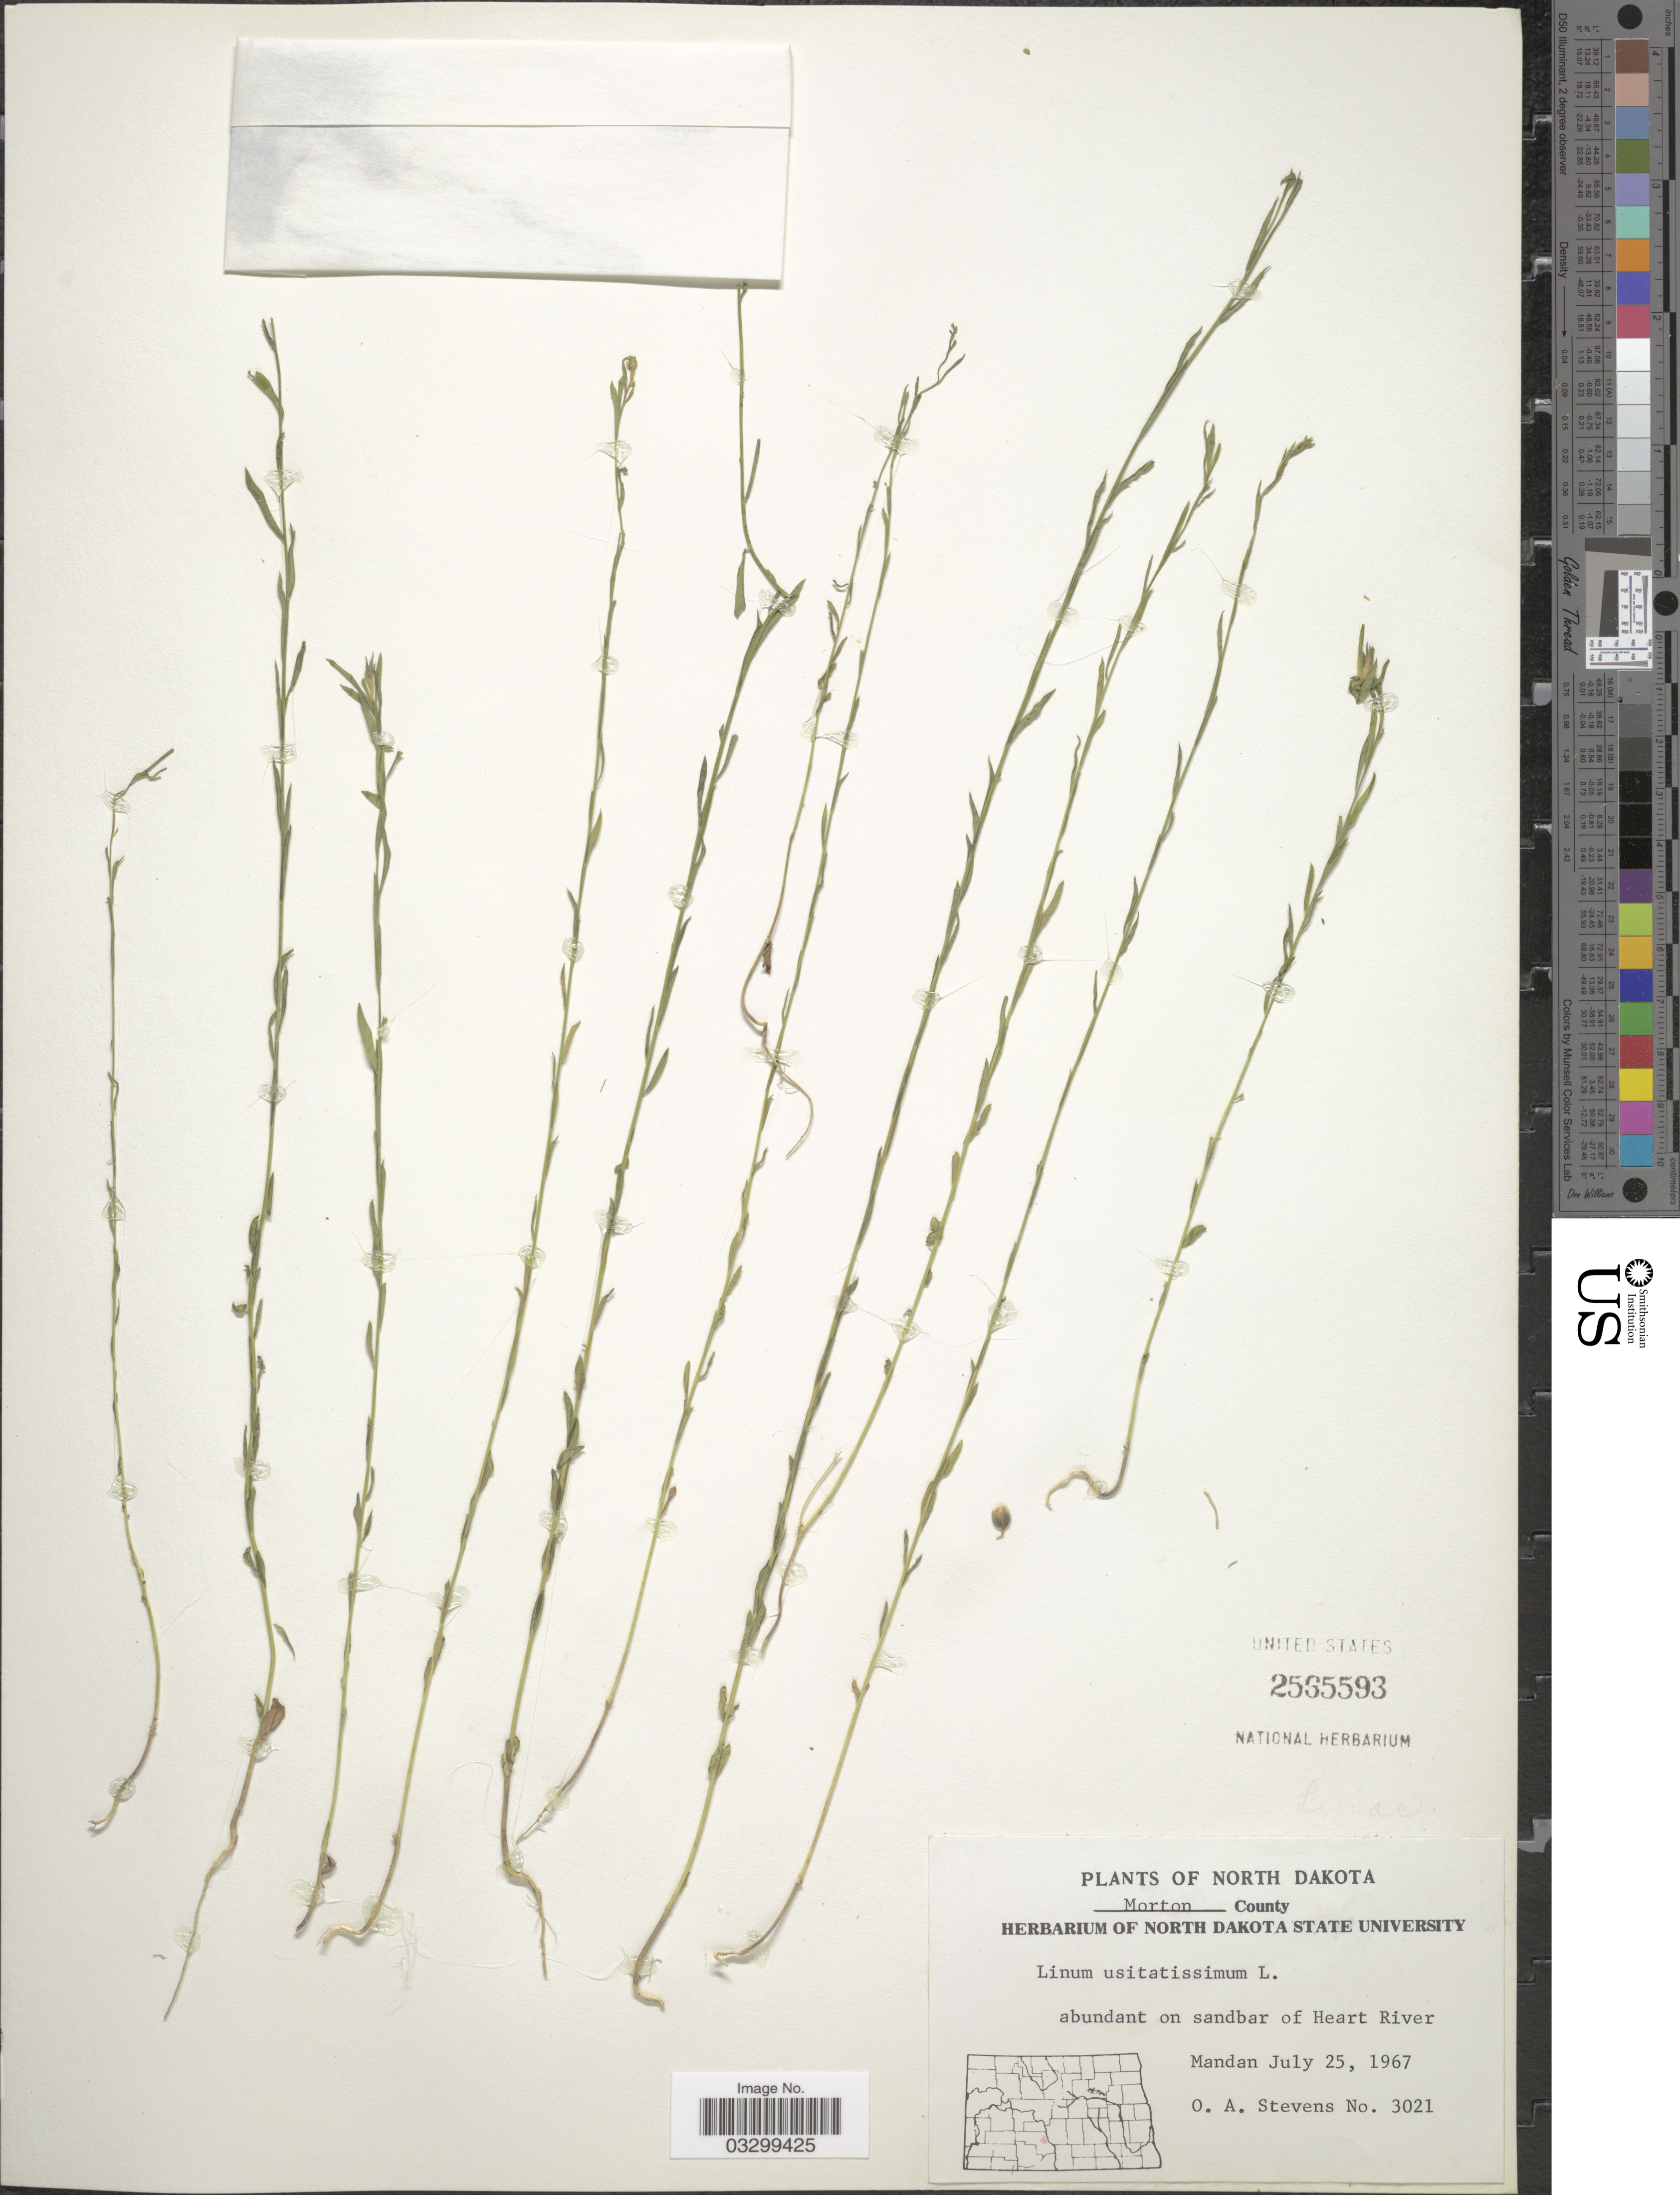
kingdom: Plantae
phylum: Tracheophyta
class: Magnoliopsida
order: Malpighiales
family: Linaceae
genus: Linum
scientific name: Linum usitatissimum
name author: L.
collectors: O. A. Stevens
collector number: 3021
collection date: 1967-07-25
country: United States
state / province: North Dakota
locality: Abundant on sandbar of Heart River Mandan.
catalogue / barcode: US 2565593